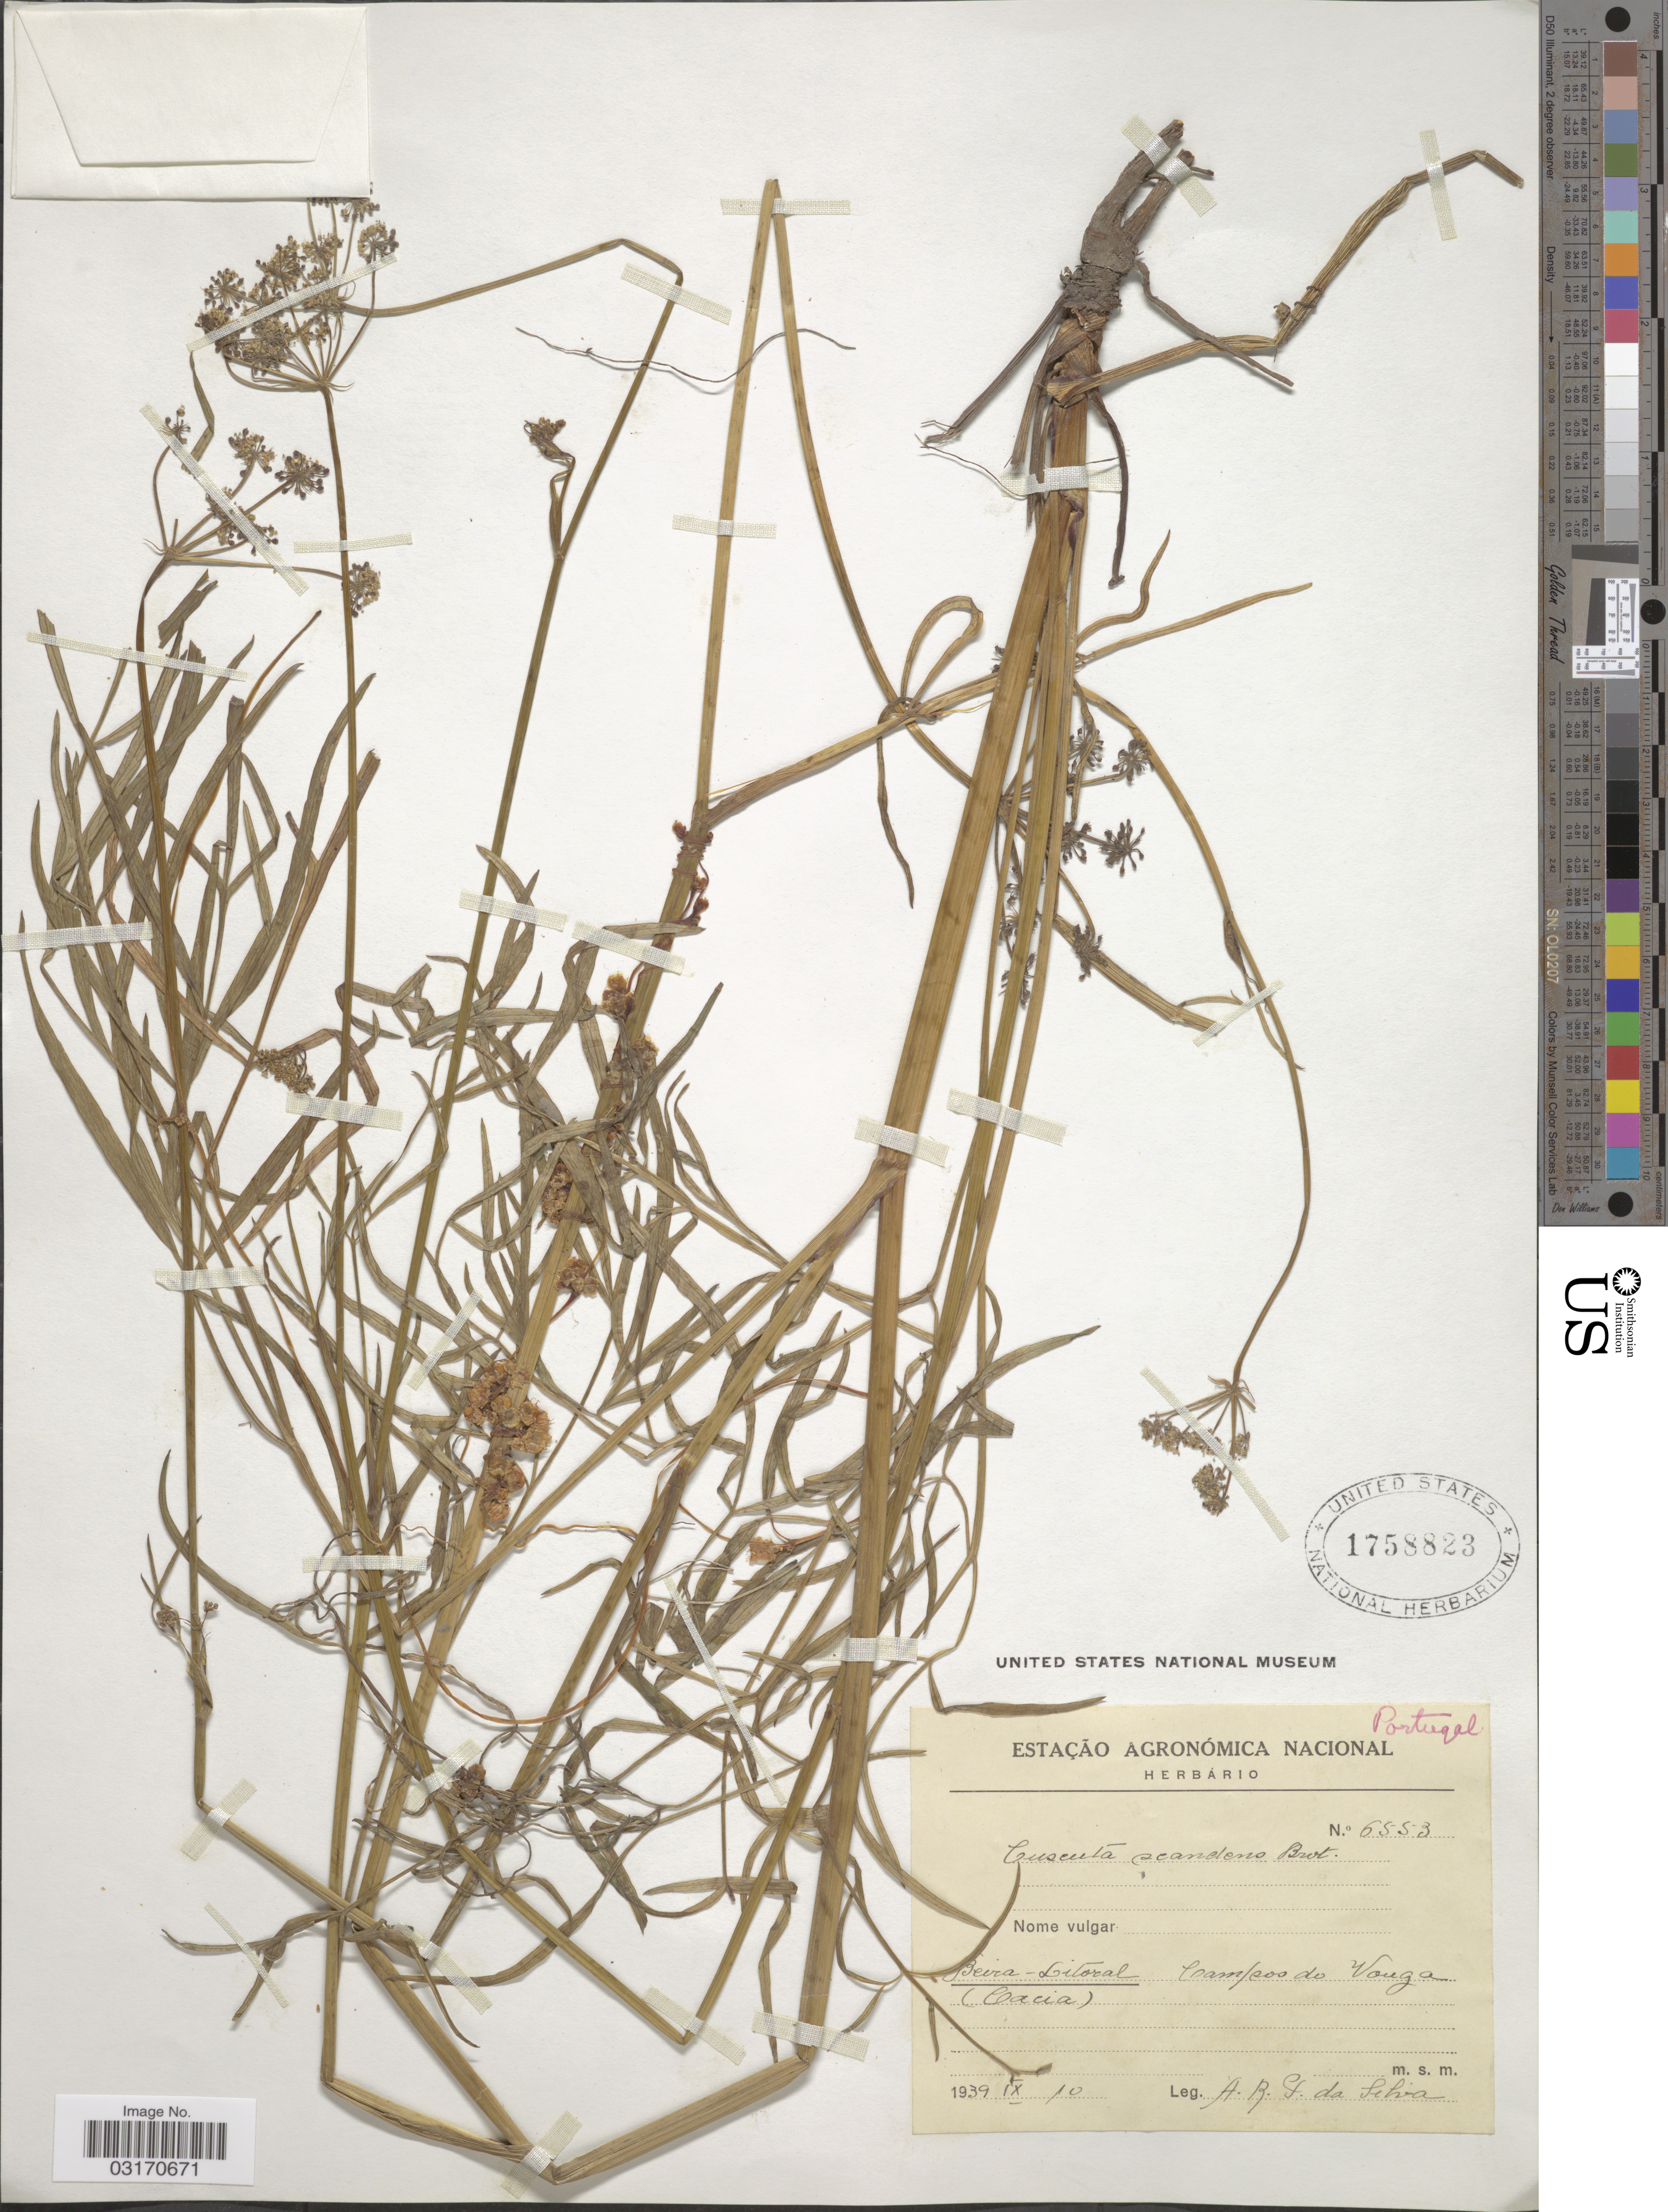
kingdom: Plantae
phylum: Tracheophyta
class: Magnoliopsida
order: Solanales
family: Convolvulaceae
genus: Cuscuta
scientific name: Cuscuta scandens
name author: Brot.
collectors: A. Silva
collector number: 6553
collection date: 1939-09-10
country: Portugal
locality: Beira-Litoral Campos do Vauga (Cacia).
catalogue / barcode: US 1758823